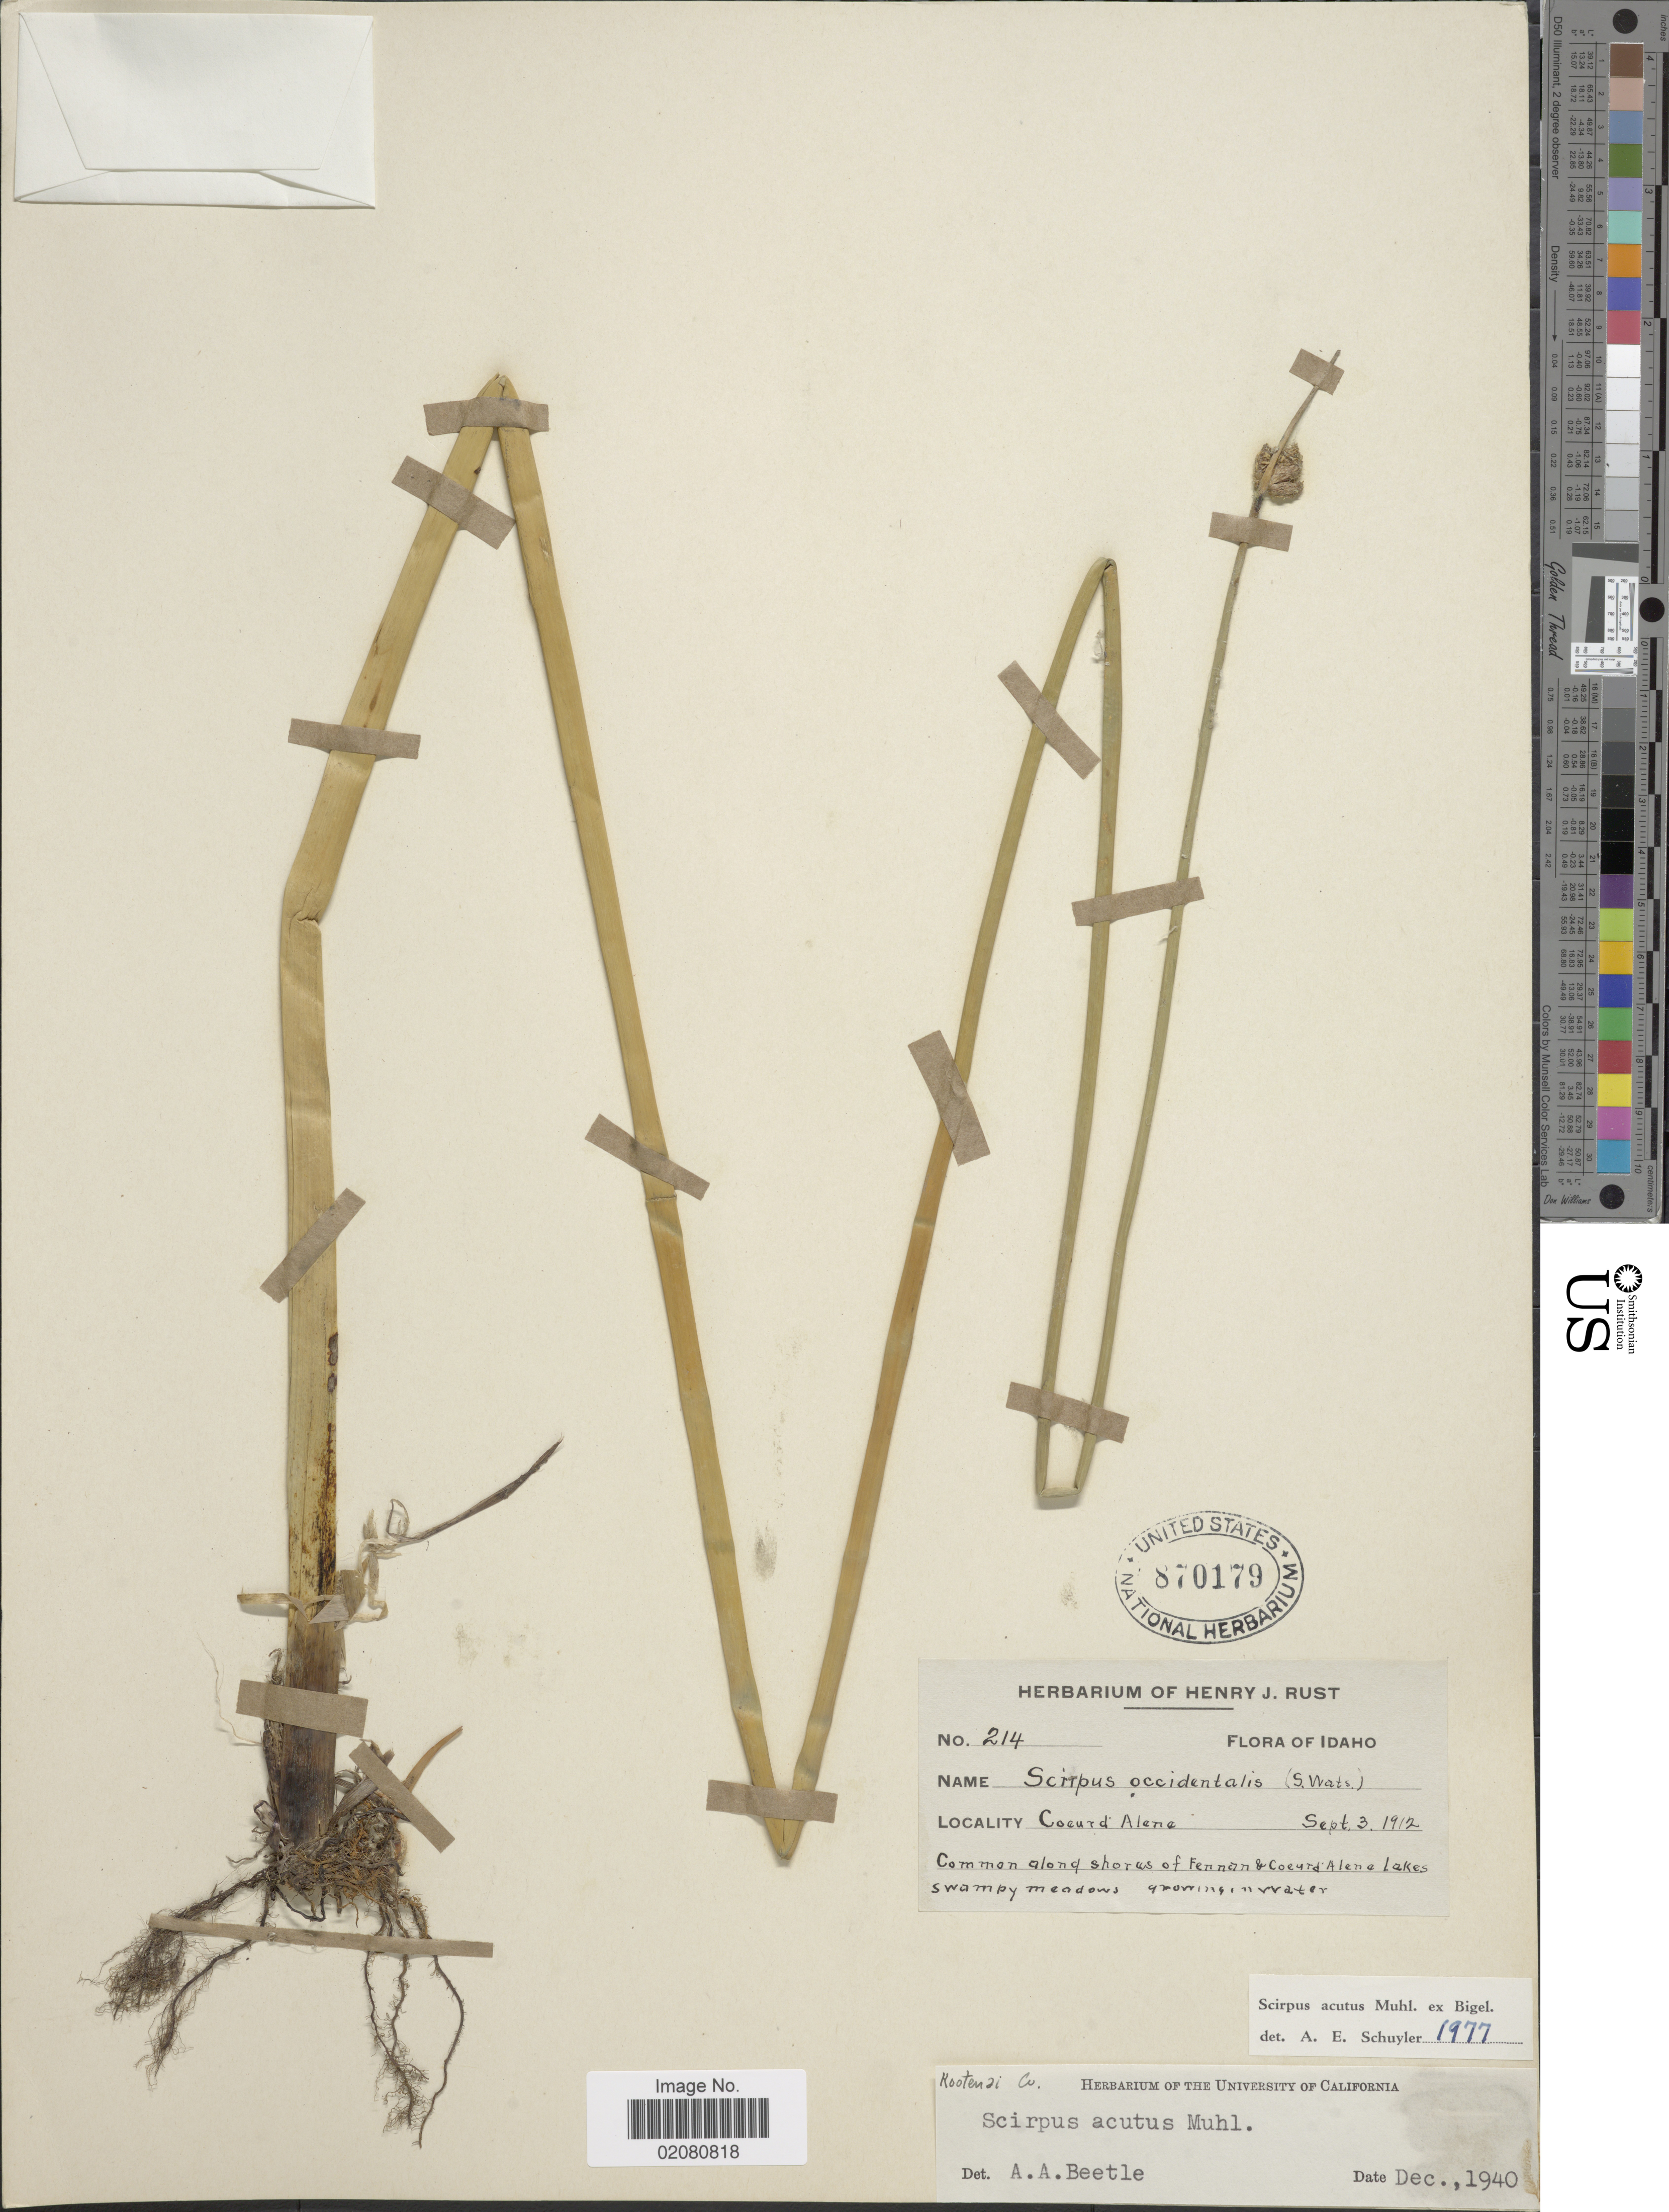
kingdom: Plantae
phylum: Tracheophyta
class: Liliopsida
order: Poales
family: Cyperaceae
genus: Schoenoplectus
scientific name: Schoenoplectus acutus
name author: (Muhl. ex Bigelow) Á. Löve & D. Löve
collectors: ex herb. Henry J. Rust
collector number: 214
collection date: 1912-09-03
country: United States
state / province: Idaho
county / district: Kootenai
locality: Coeur d'Alene. Common along shores of Fennan & Coeur d'Alene Lakes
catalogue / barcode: US 870179